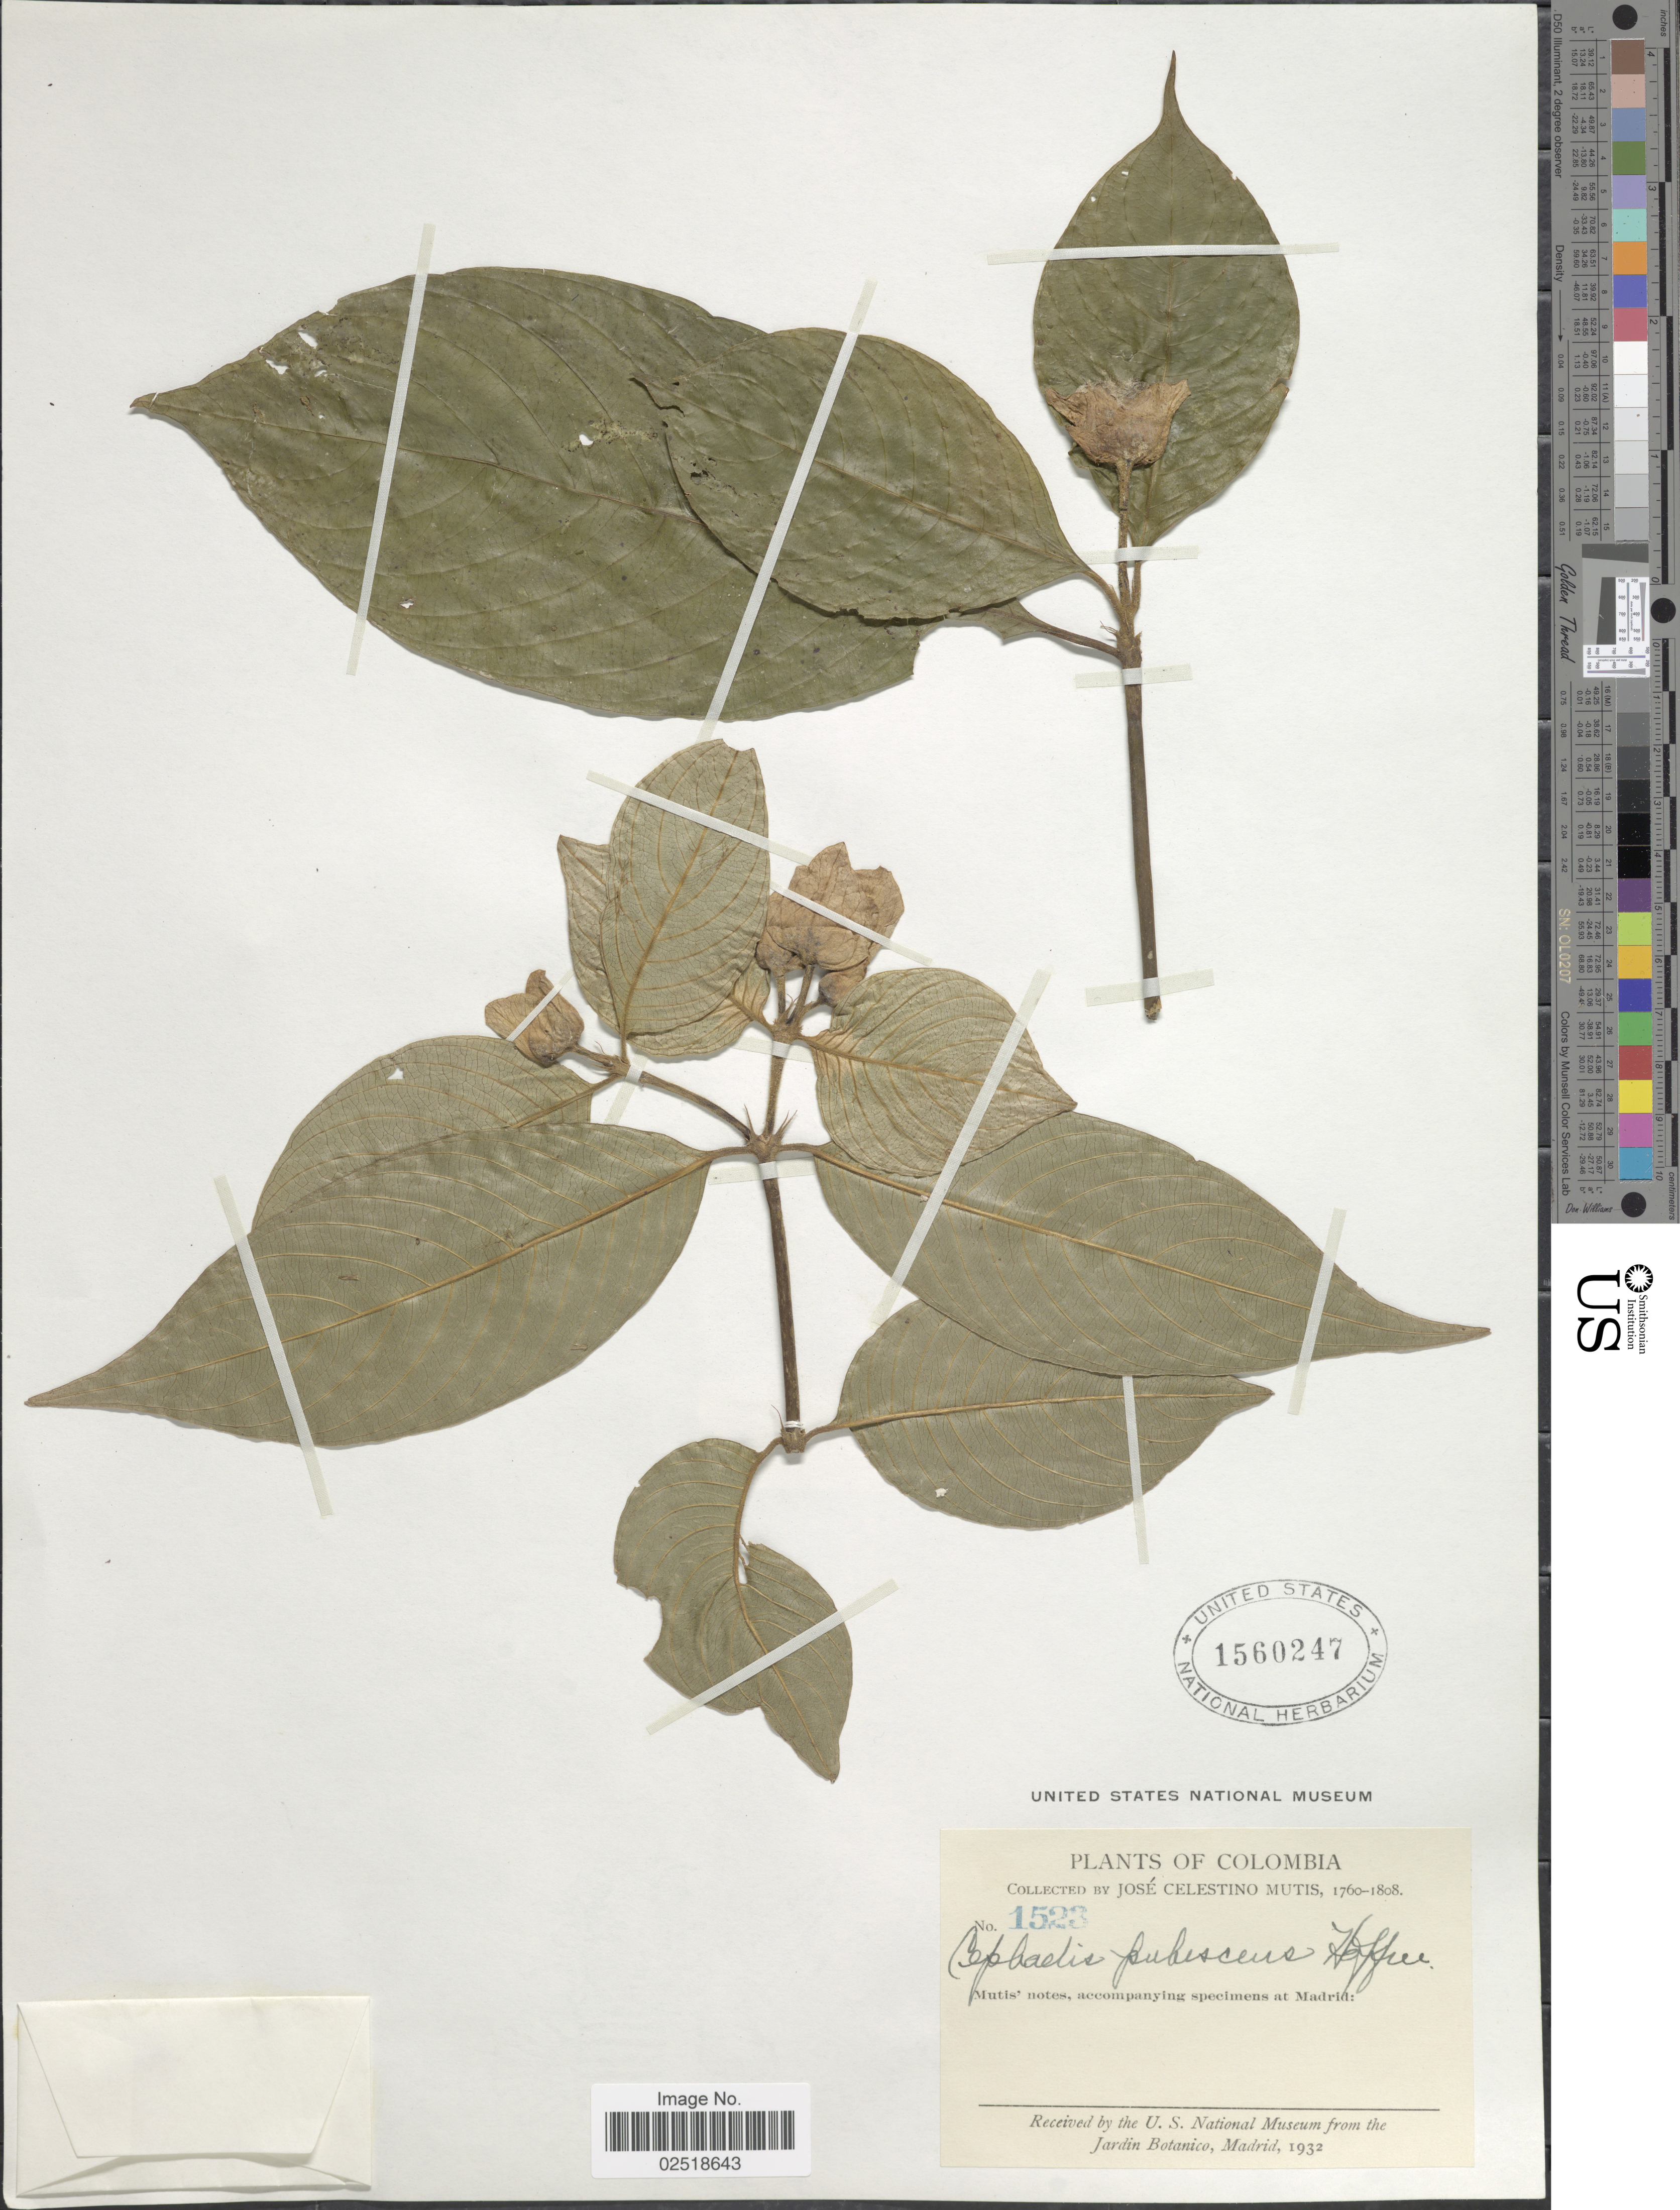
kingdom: Plantae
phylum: Tracheophyta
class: Magnoliopsida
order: Gentianales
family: Rubiaceae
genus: Psychotria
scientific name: Psychotria bracteocardia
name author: (DC.) Müll. Arg.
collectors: J. C. B. Mutis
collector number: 1523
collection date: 1760/1808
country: Colombia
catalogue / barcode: US 1560247